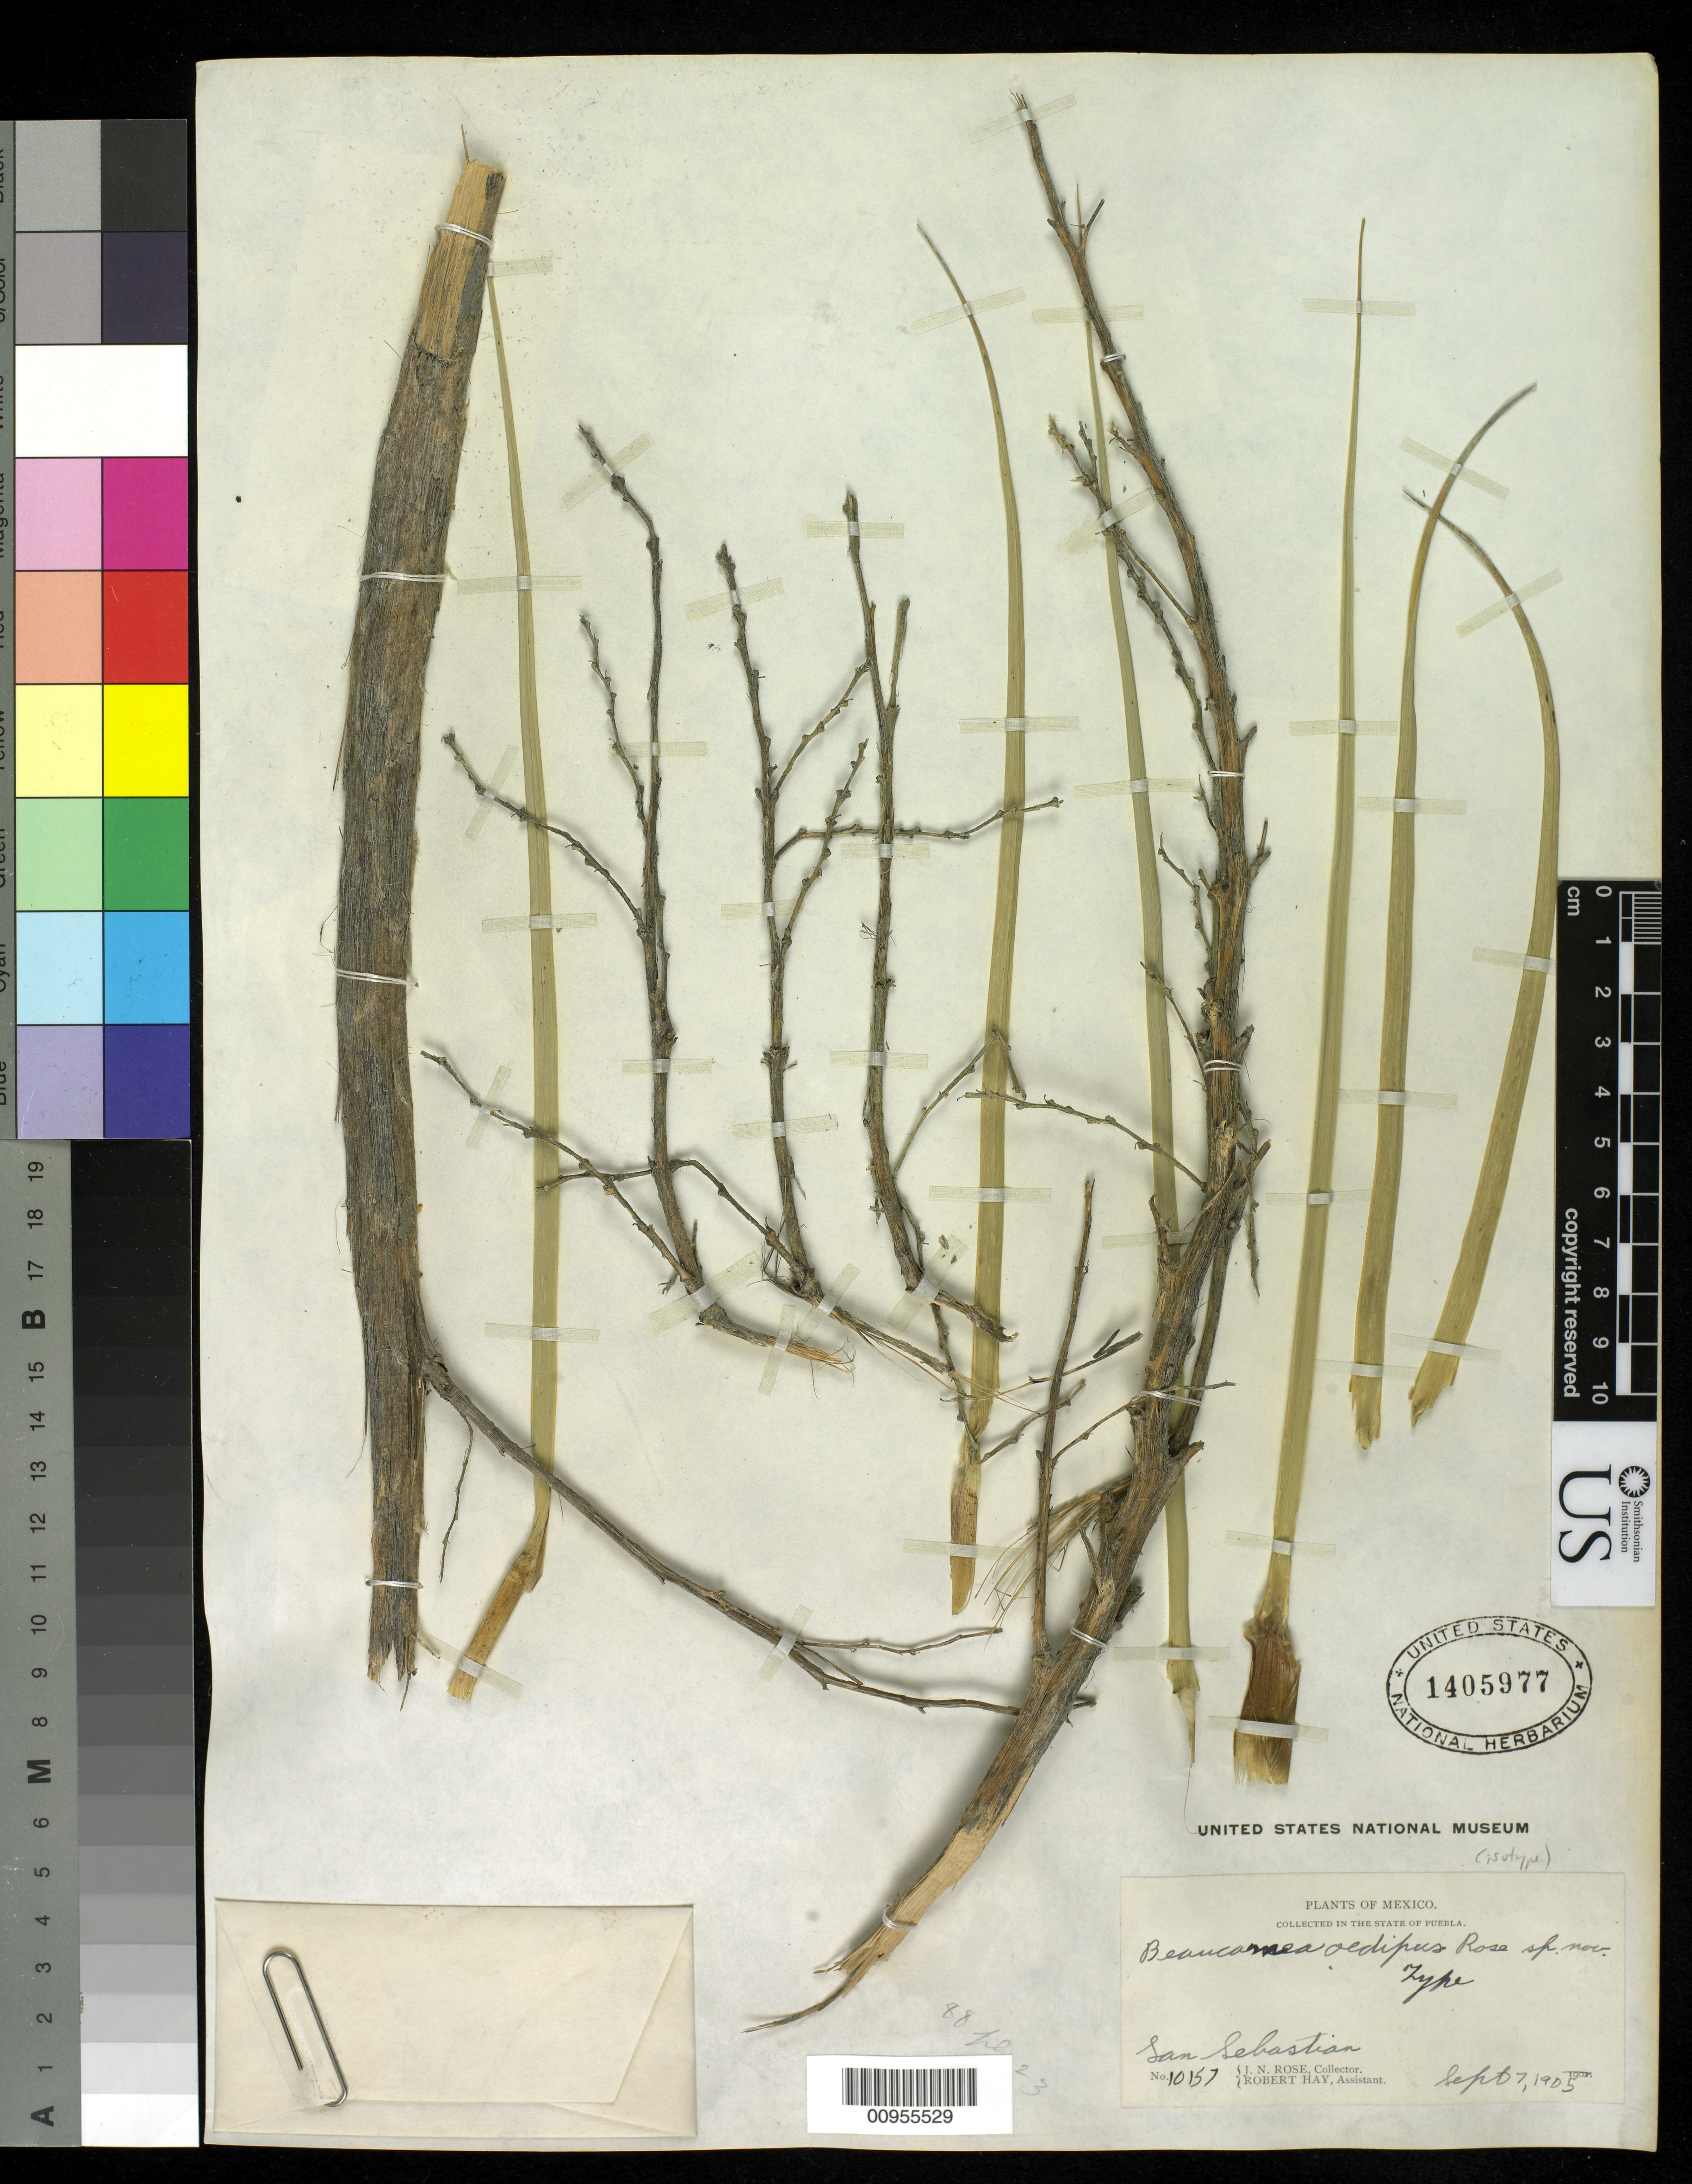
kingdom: Plantae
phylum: Tracheophyta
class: Liliopsida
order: Asparagales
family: Asparagaceae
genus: Beaucarnea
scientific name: Beaucarnea oedipus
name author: Rose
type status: Isotype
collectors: J. N. Rose & R. H. Hay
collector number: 10157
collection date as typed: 07 Sep 1905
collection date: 1905-09-07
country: Mexico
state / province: Puebla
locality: San Sebastian.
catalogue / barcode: US 1405977